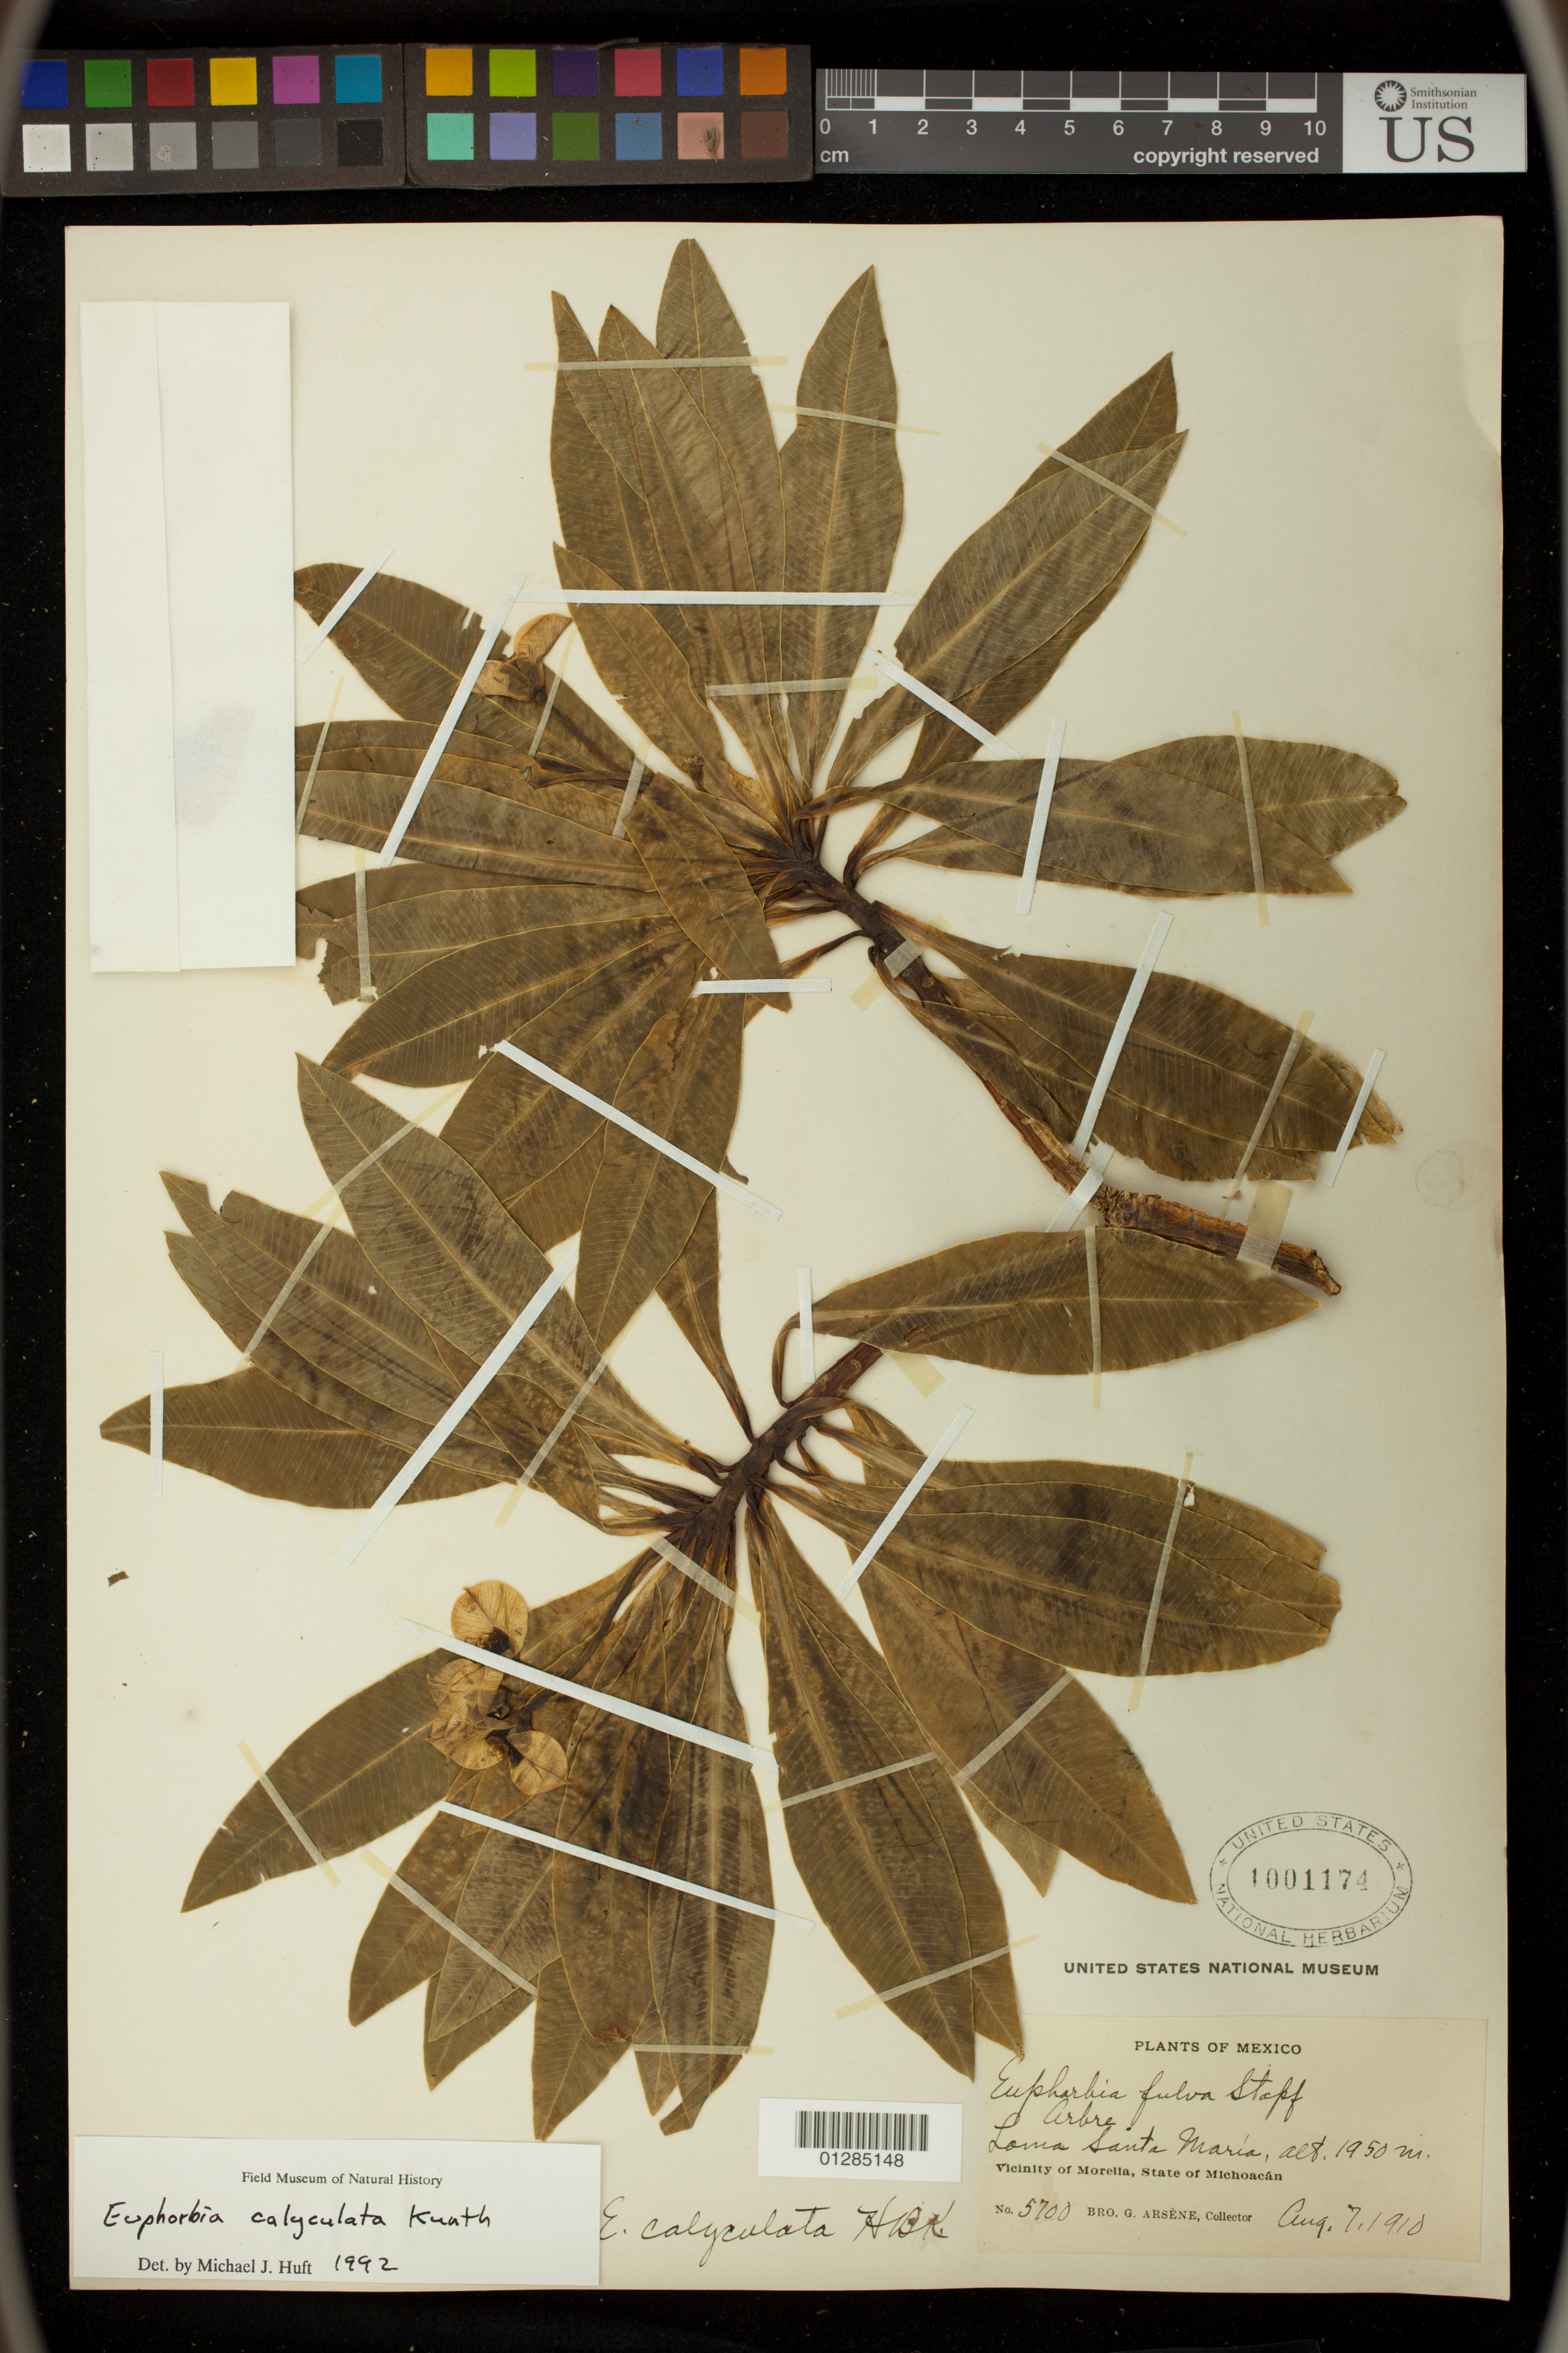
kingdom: Plantae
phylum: Tracheophyta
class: Magnoliopsida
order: Malpighiales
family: Euphorbiaceae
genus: Euphorbia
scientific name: Euphorbia calyculata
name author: Kunth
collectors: Bro. G. Arsène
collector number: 5700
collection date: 1910-08-07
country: Mexico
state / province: Michoacán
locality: Loma Santa Maria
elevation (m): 1950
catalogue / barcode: US 1001174